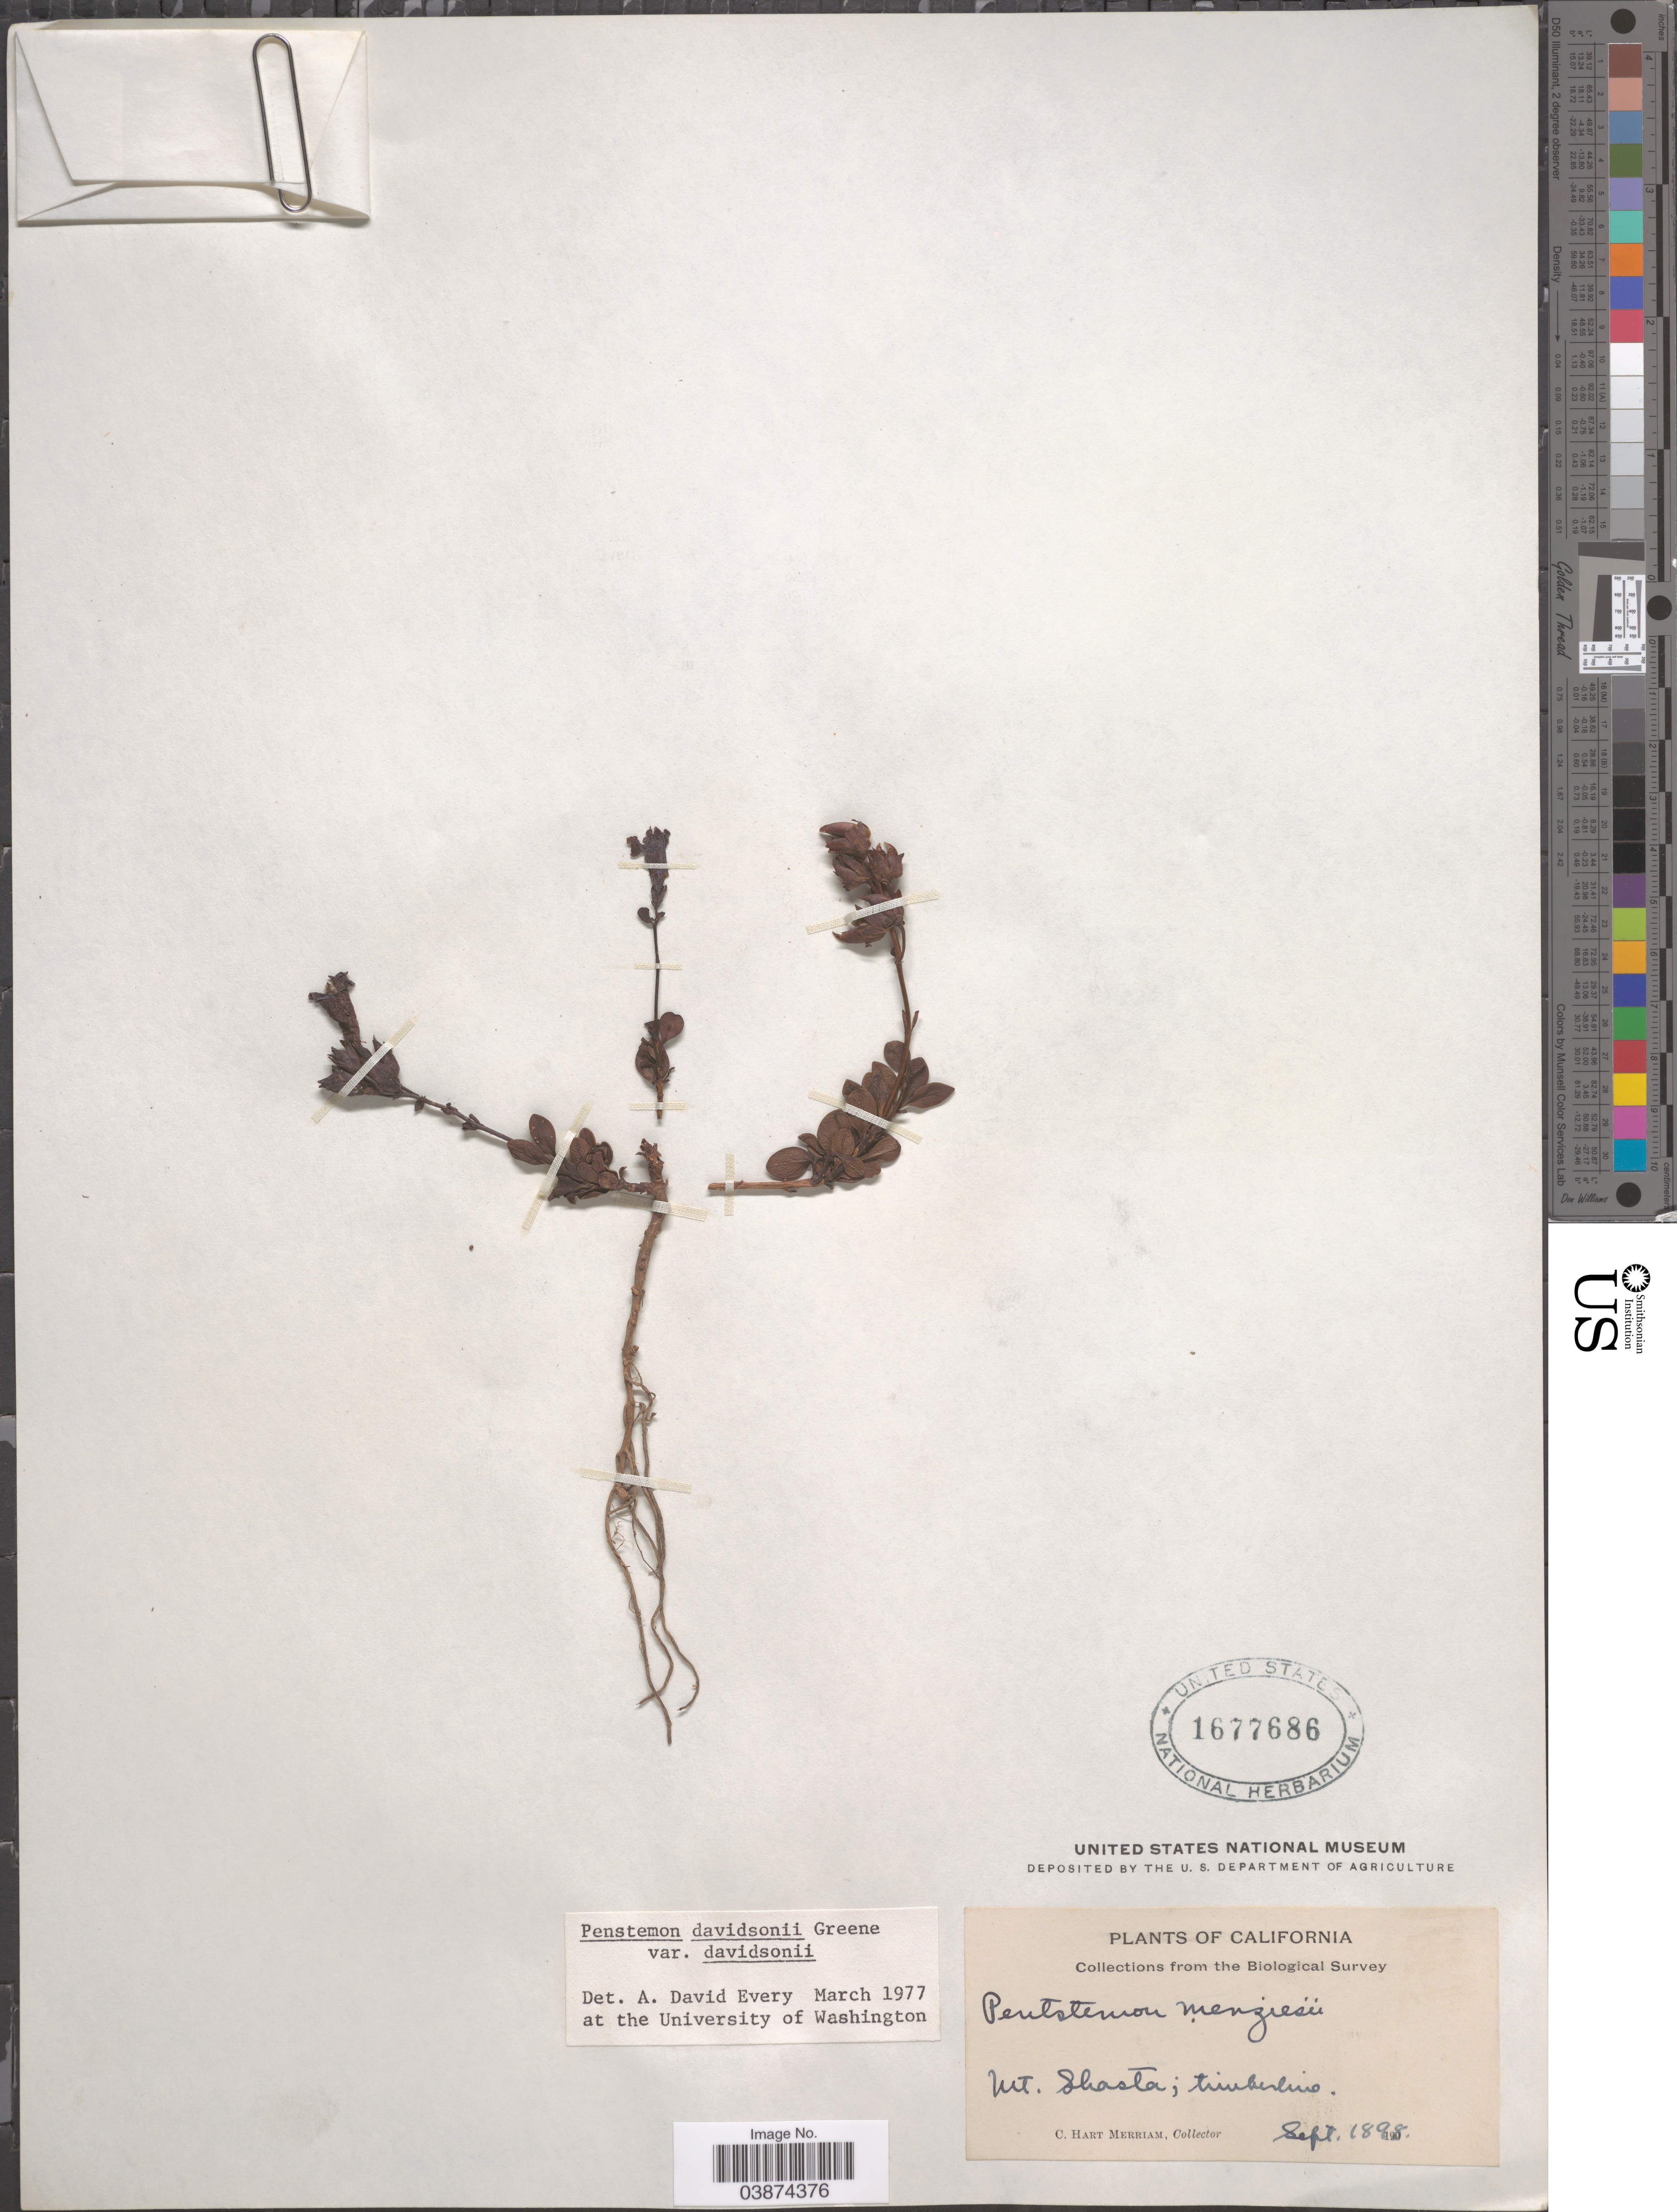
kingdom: Plantae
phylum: Tracheophyta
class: Magnoliopsida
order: Lamiales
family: Plantaginaceae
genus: Penstemon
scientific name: Penstemon davidsonii var. davidsonii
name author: Greene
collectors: C. Merriam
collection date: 1898-09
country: United States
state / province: California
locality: Mt. Shasta; timberline.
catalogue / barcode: US 1677686